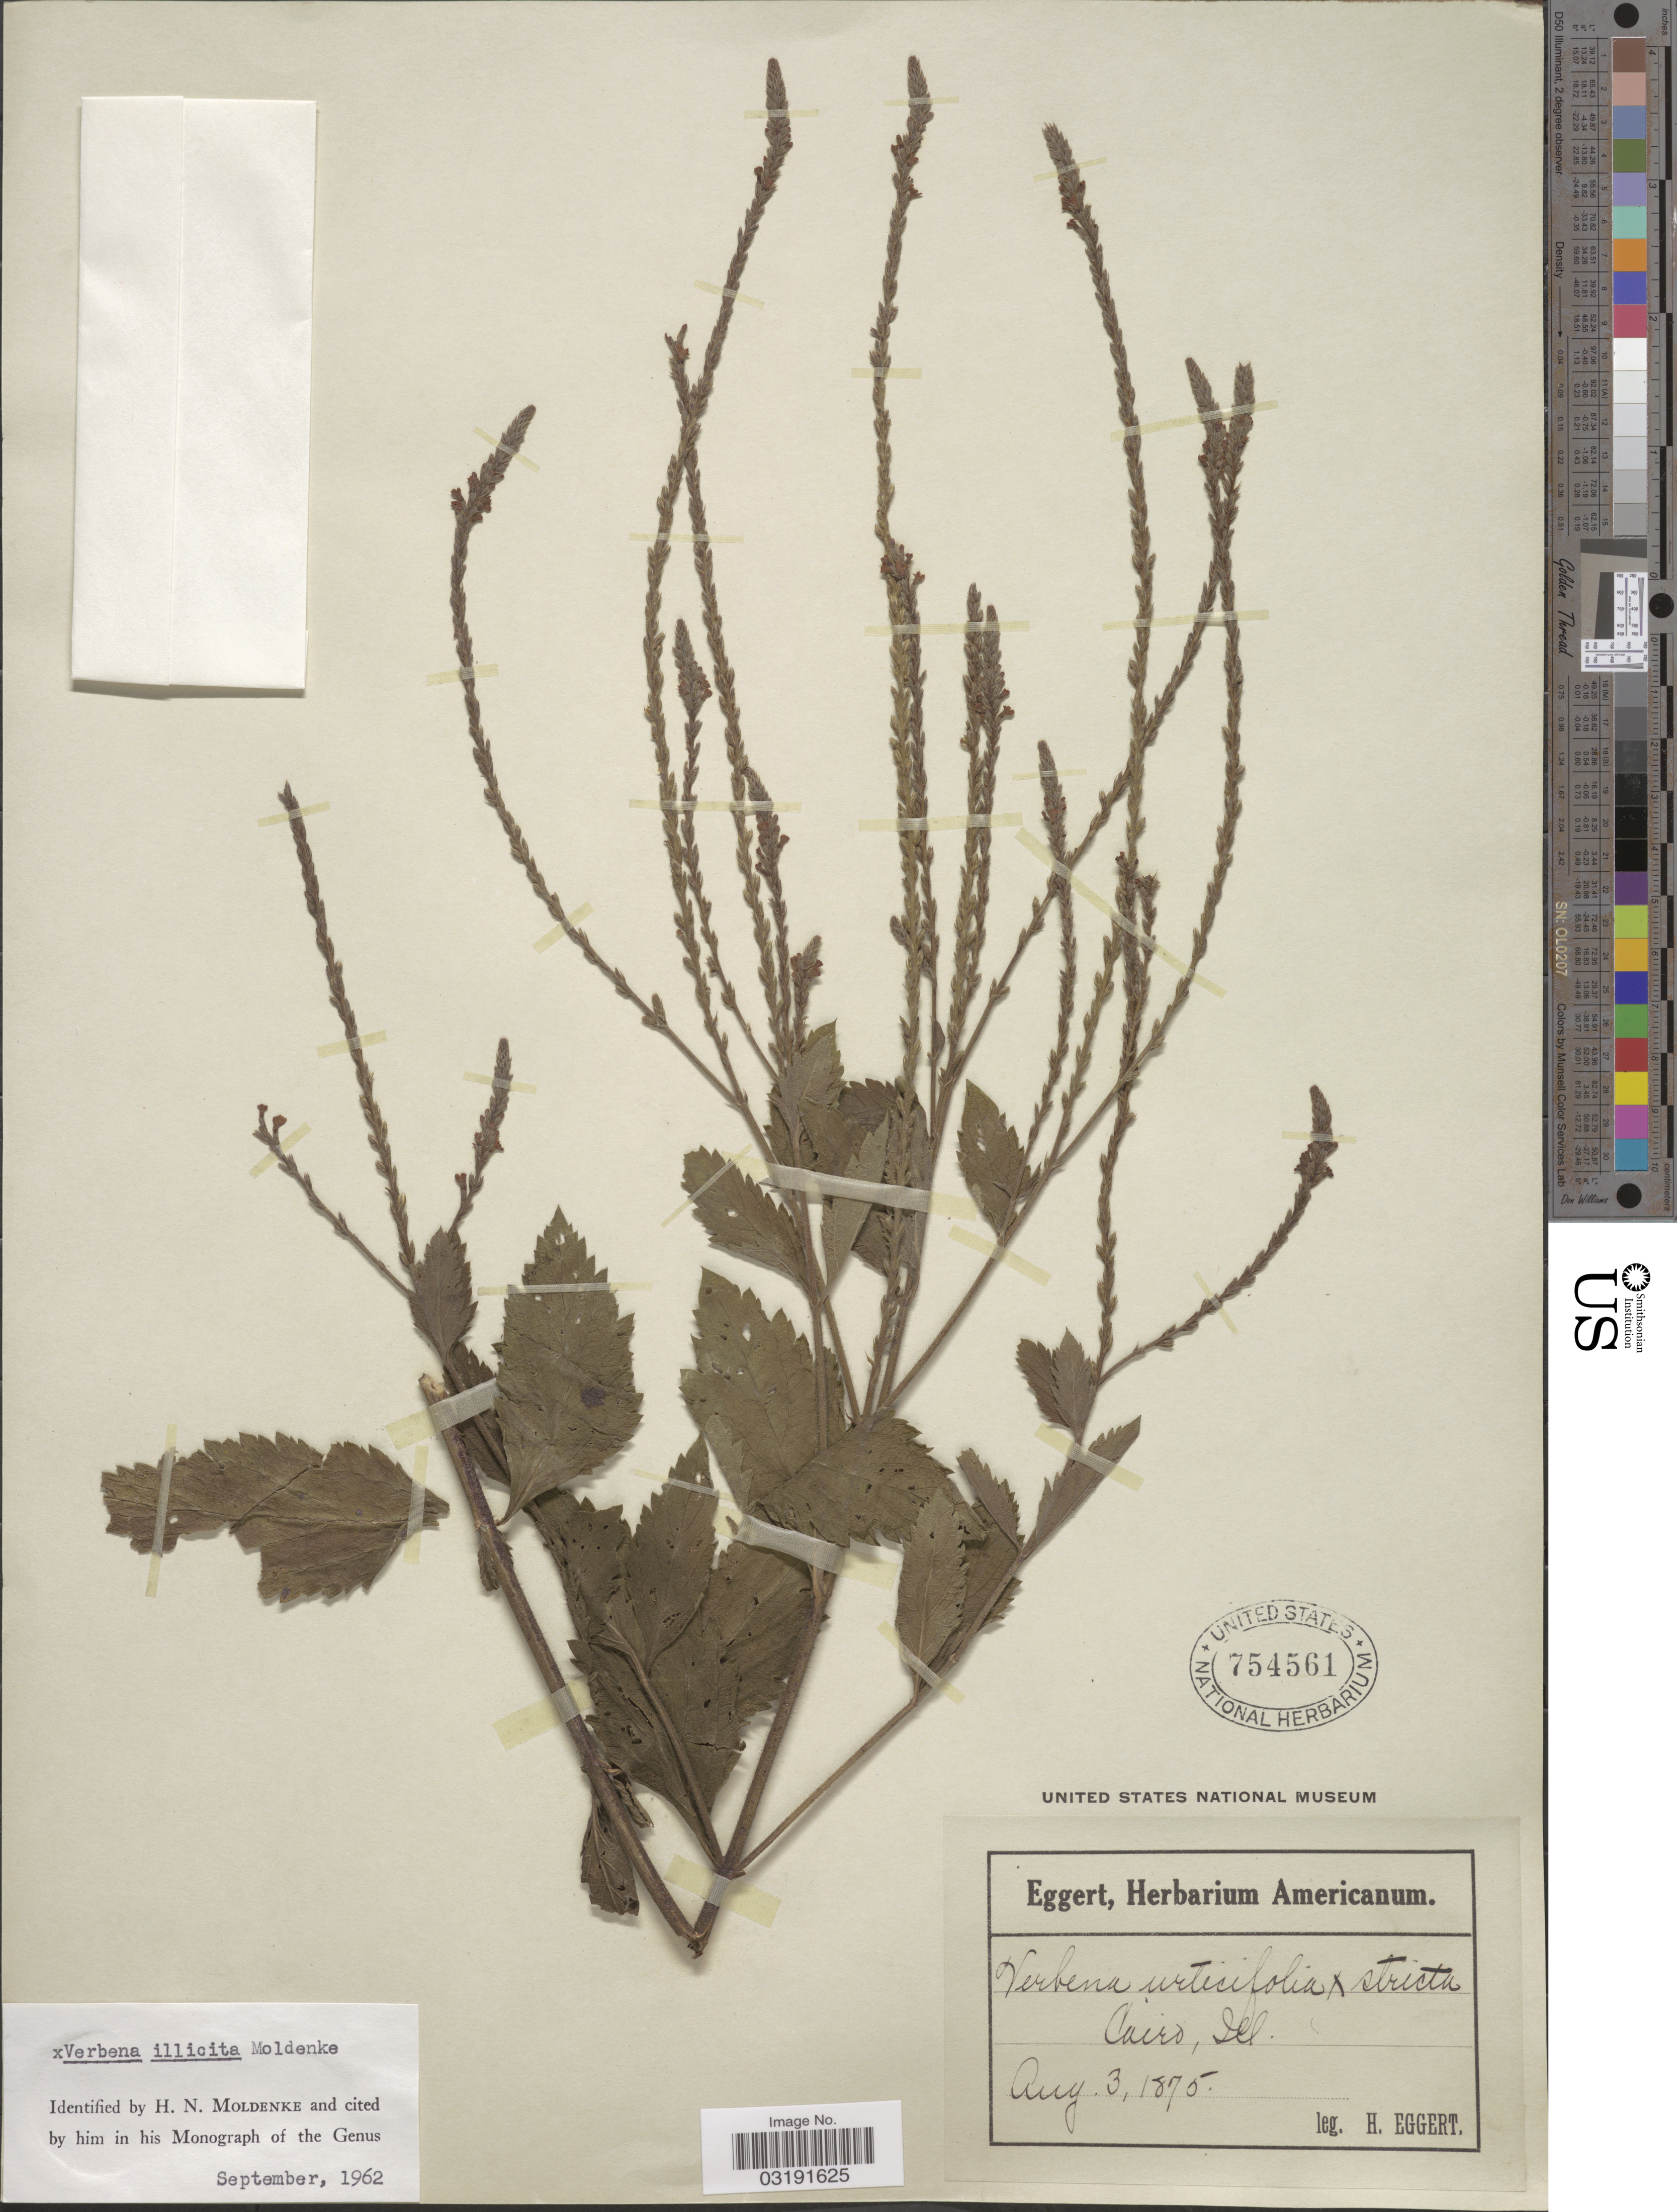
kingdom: Plantae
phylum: Tracheophyta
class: Magnoliopsida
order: Lamiales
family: Verbenaceae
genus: Verbena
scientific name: Verbena x illicita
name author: Moldenke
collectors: H. Eggert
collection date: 1875-08-03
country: United States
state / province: Illinois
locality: Cairo.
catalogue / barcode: US 754561